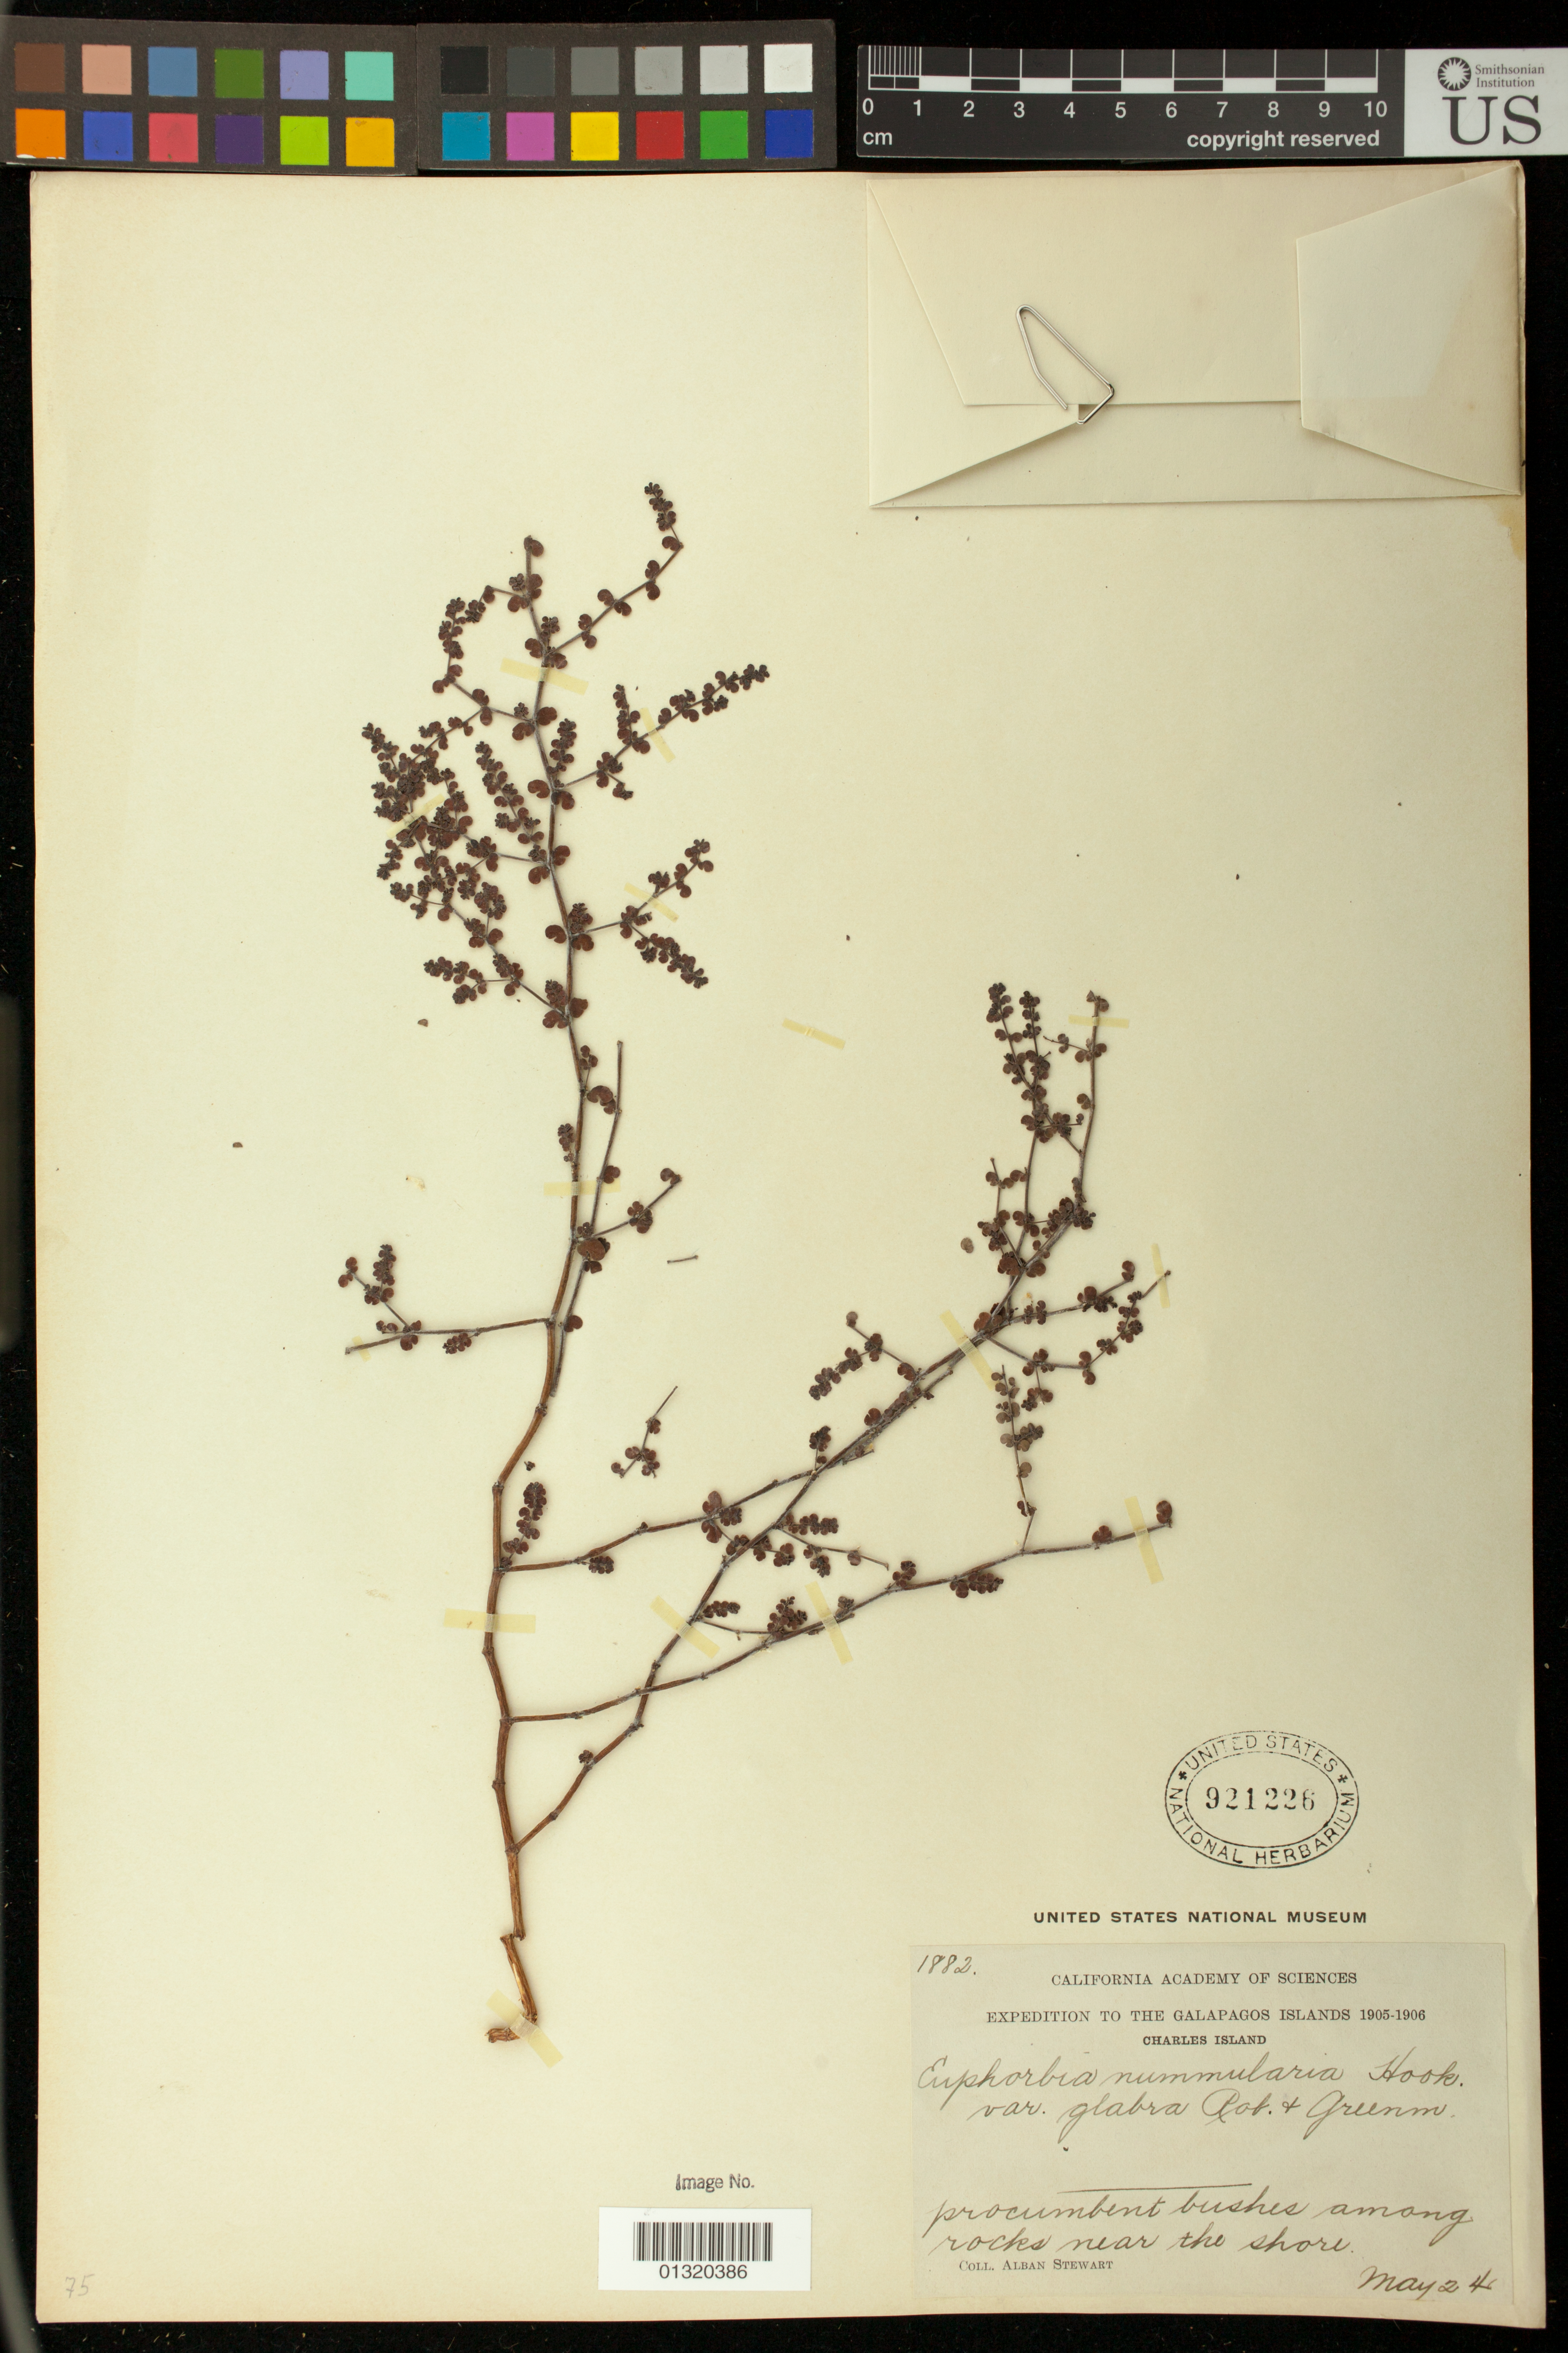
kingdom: Plantae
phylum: Tracheophyta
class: Magnoliopsida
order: Malpighiales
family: Euphorbiaceae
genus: Euphorbia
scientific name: Euphorbia nummularia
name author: Hook. f.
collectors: A. Stewart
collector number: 1882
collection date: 1905-05-24 or 1906-05-24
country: Ecuador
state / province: Colón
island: Santa Maria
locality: Charles Island (Isla Santa Maria);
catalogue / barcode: US 921226